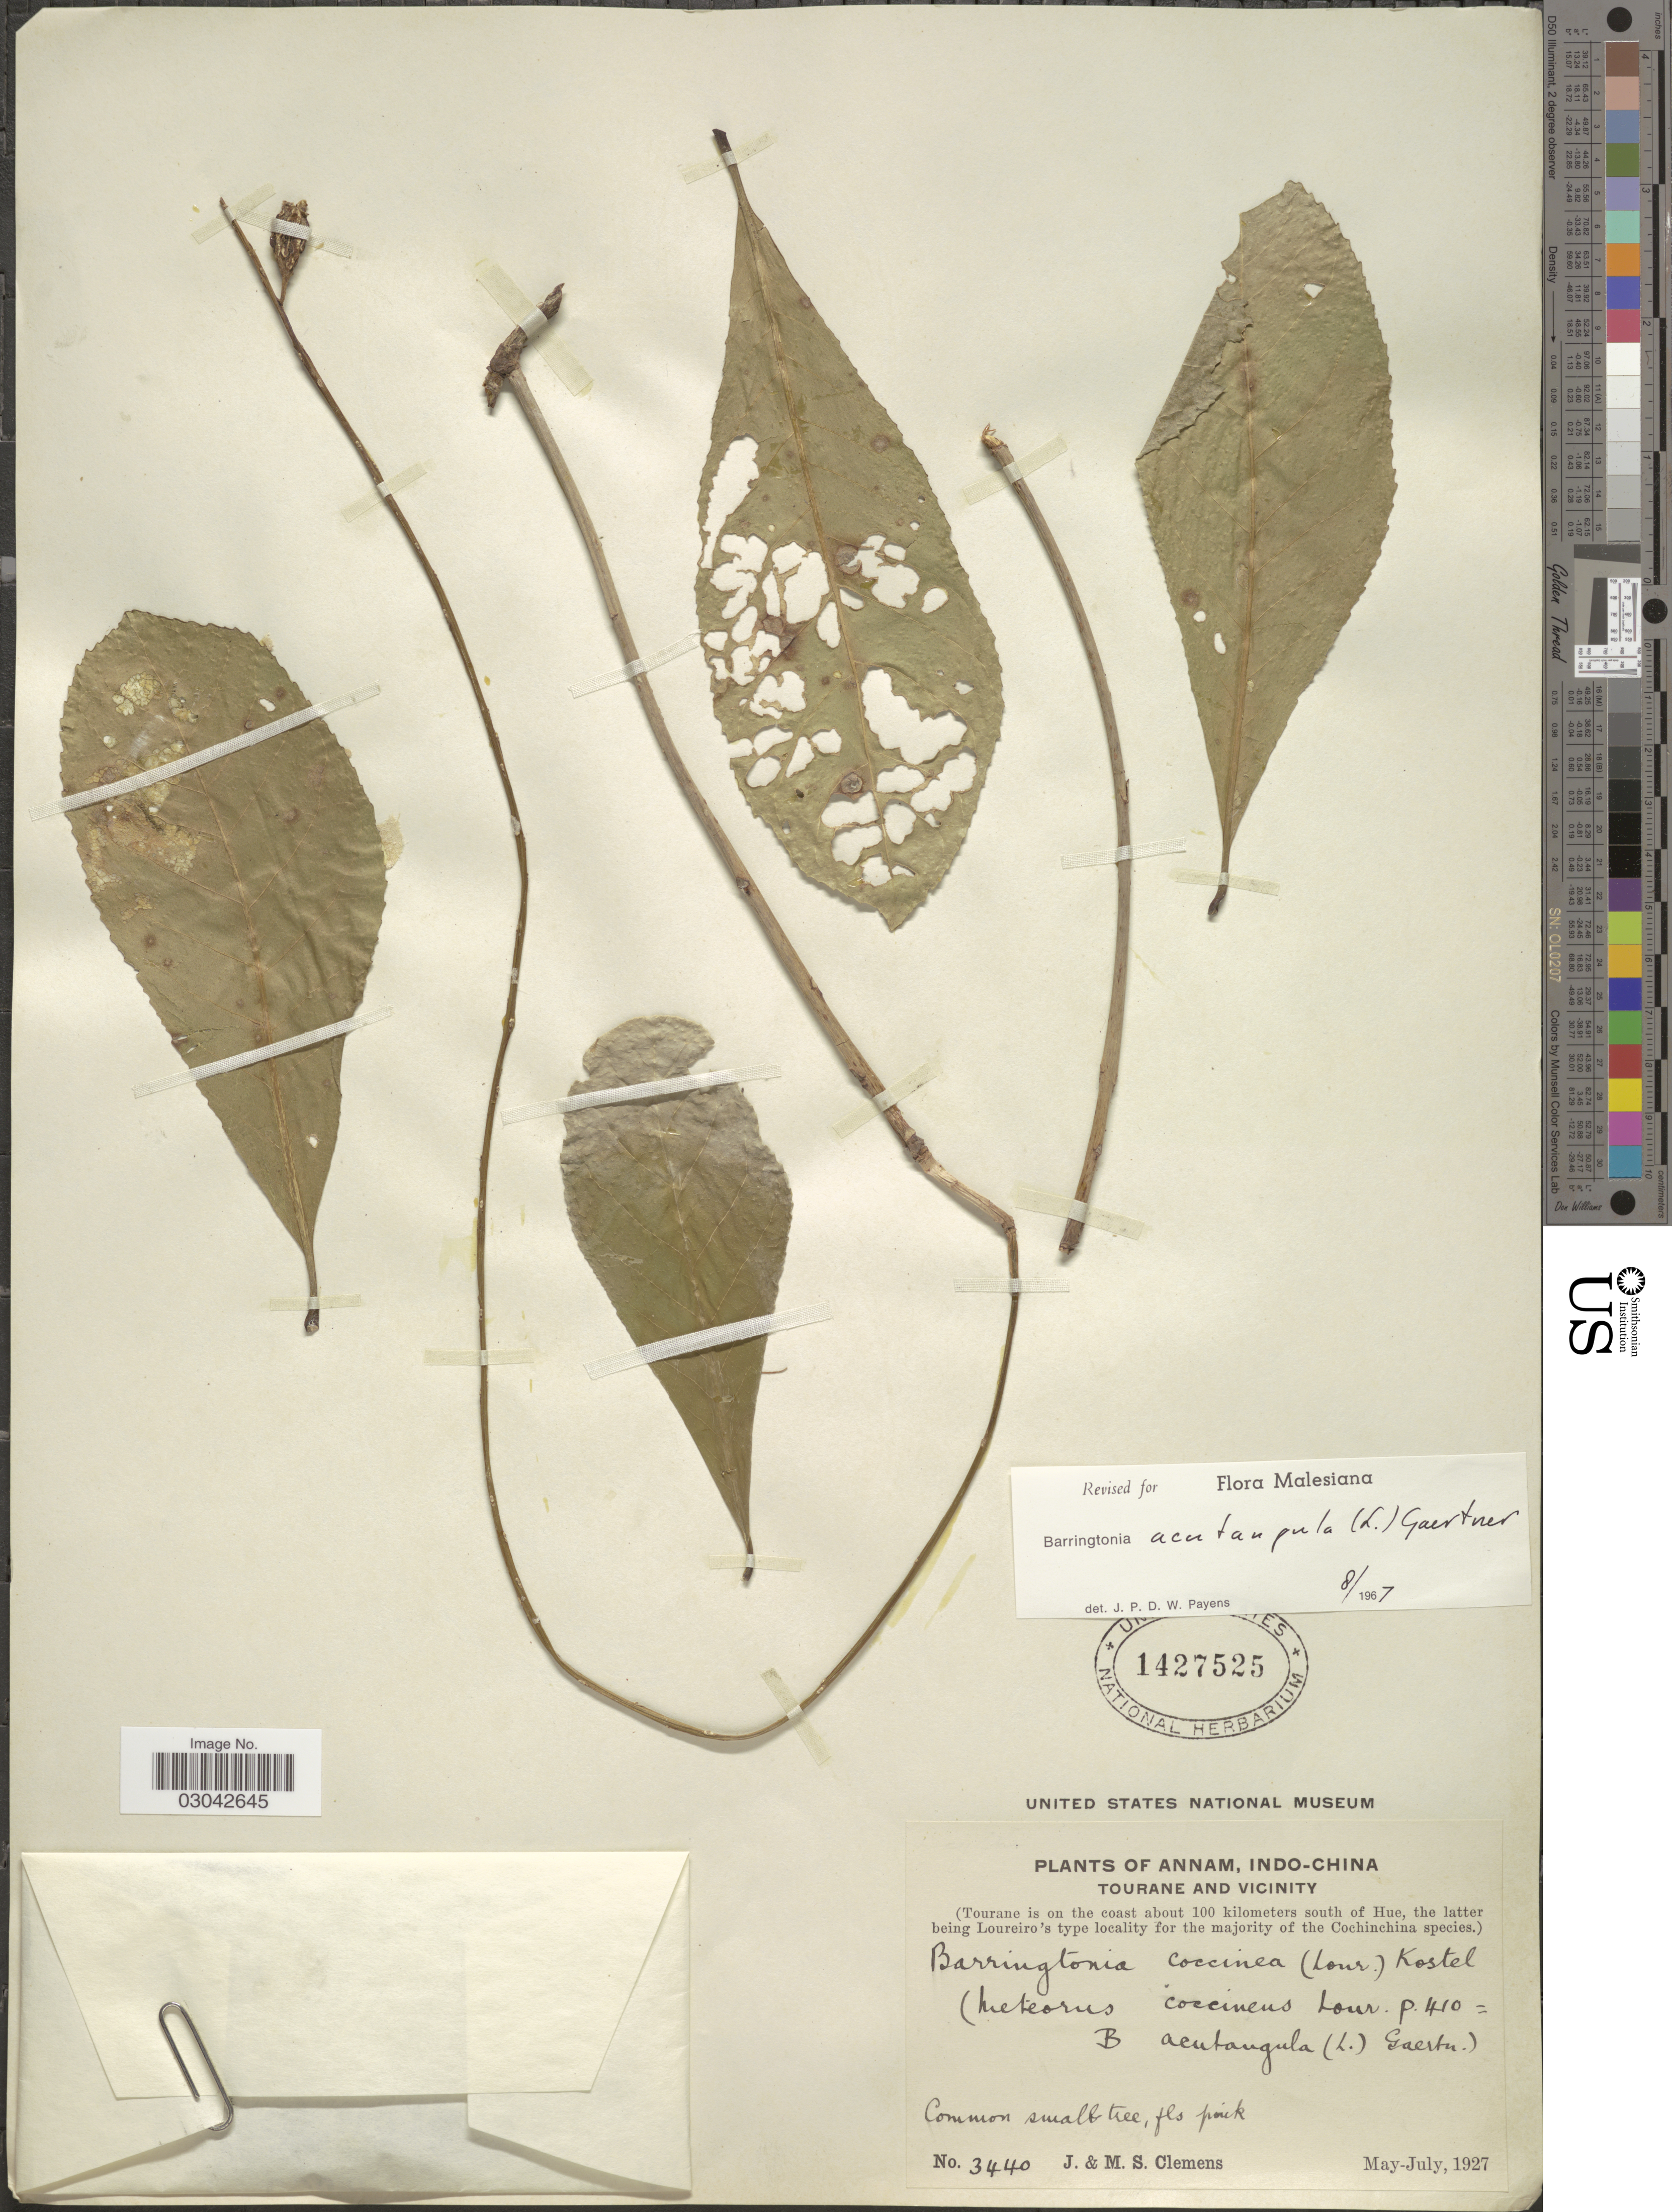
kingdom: Plantae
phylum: Tracheophyta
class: Magnoliopsida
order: Ericales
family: Lecythidaceae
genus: Barringtonia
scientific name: Barringtonia acutangula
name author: (L.) Gaertn.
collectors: J. Clemens & M. S. Clemens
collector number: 3440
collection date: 1927-05/1927-07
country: Vietnam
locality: Annam, Indo-China. Tourane and Vicinity.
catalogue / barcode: US 1427525